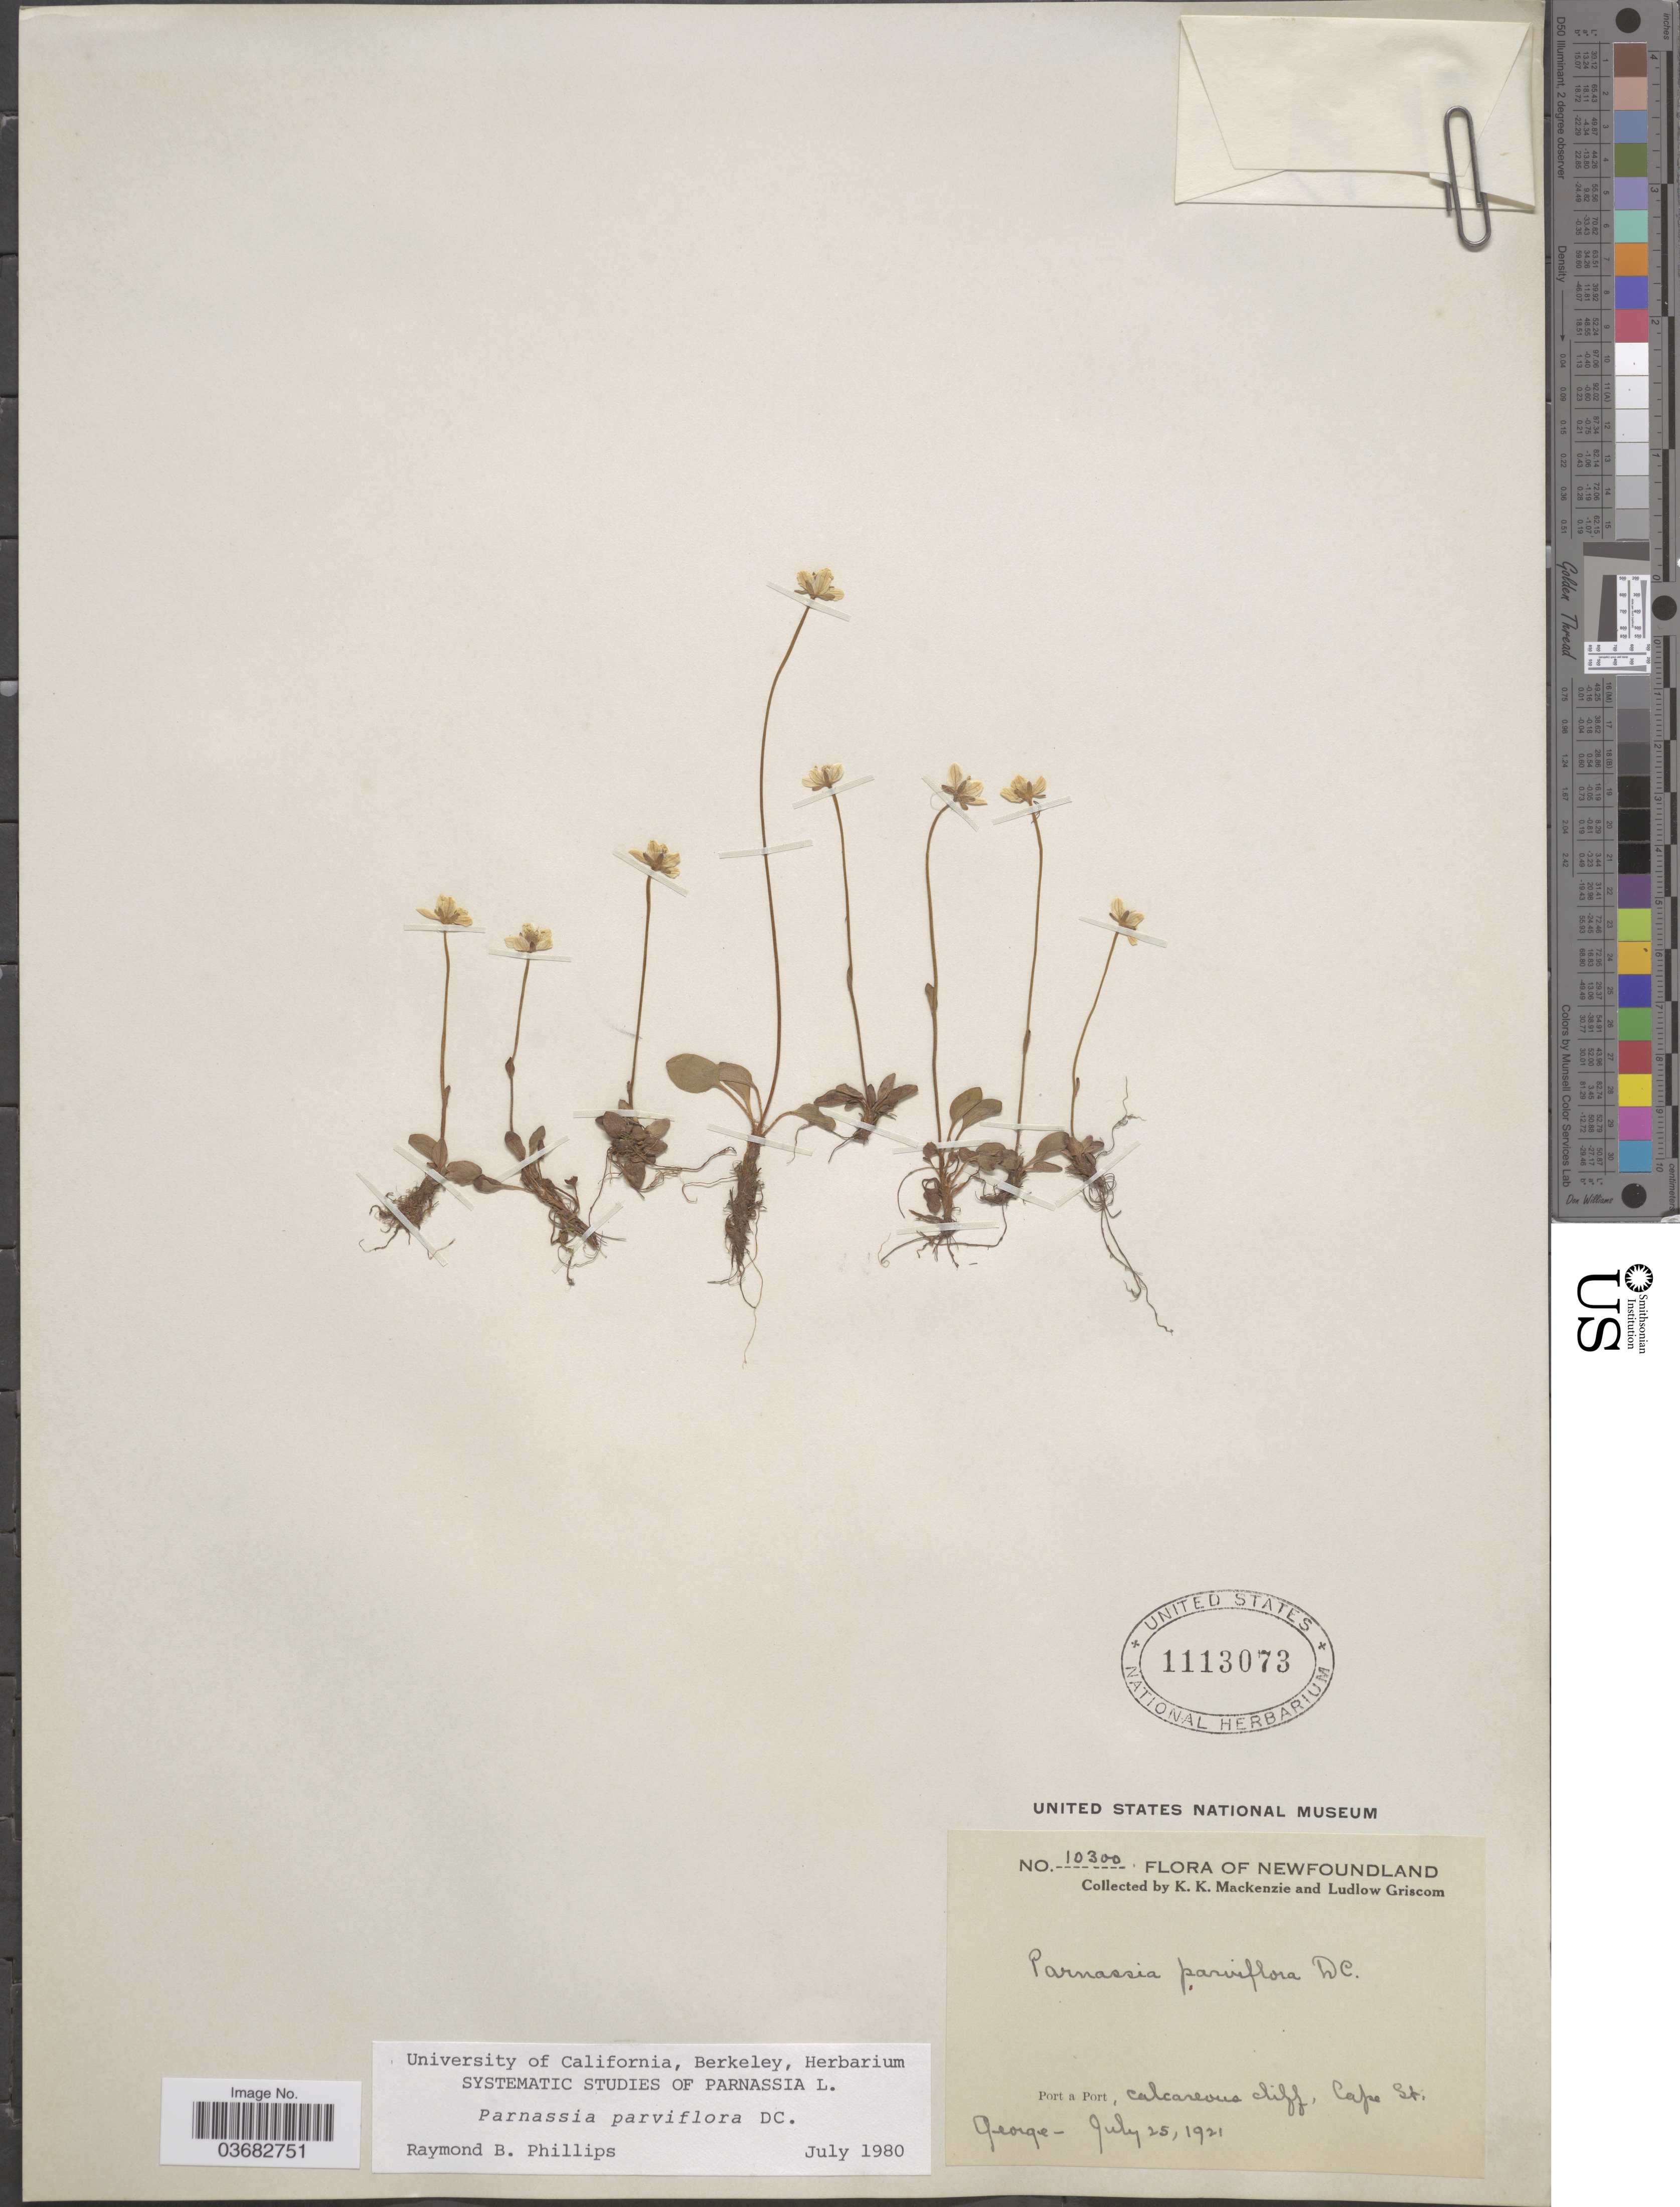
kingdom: Plantae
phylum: Tracheophyta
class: Magnoliopsida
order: Celastrales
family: Parnassiaceae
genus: Parnassia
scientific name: Parnassia parviflora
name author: DC.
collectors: K. K. Mackenzie & L. Griscom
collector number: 10300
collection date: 1921-07-25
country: Canada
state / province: Newfoundland and Labrador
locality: Port a Port, calcareous cliff, Cape St. George.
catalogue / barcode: US 1113073